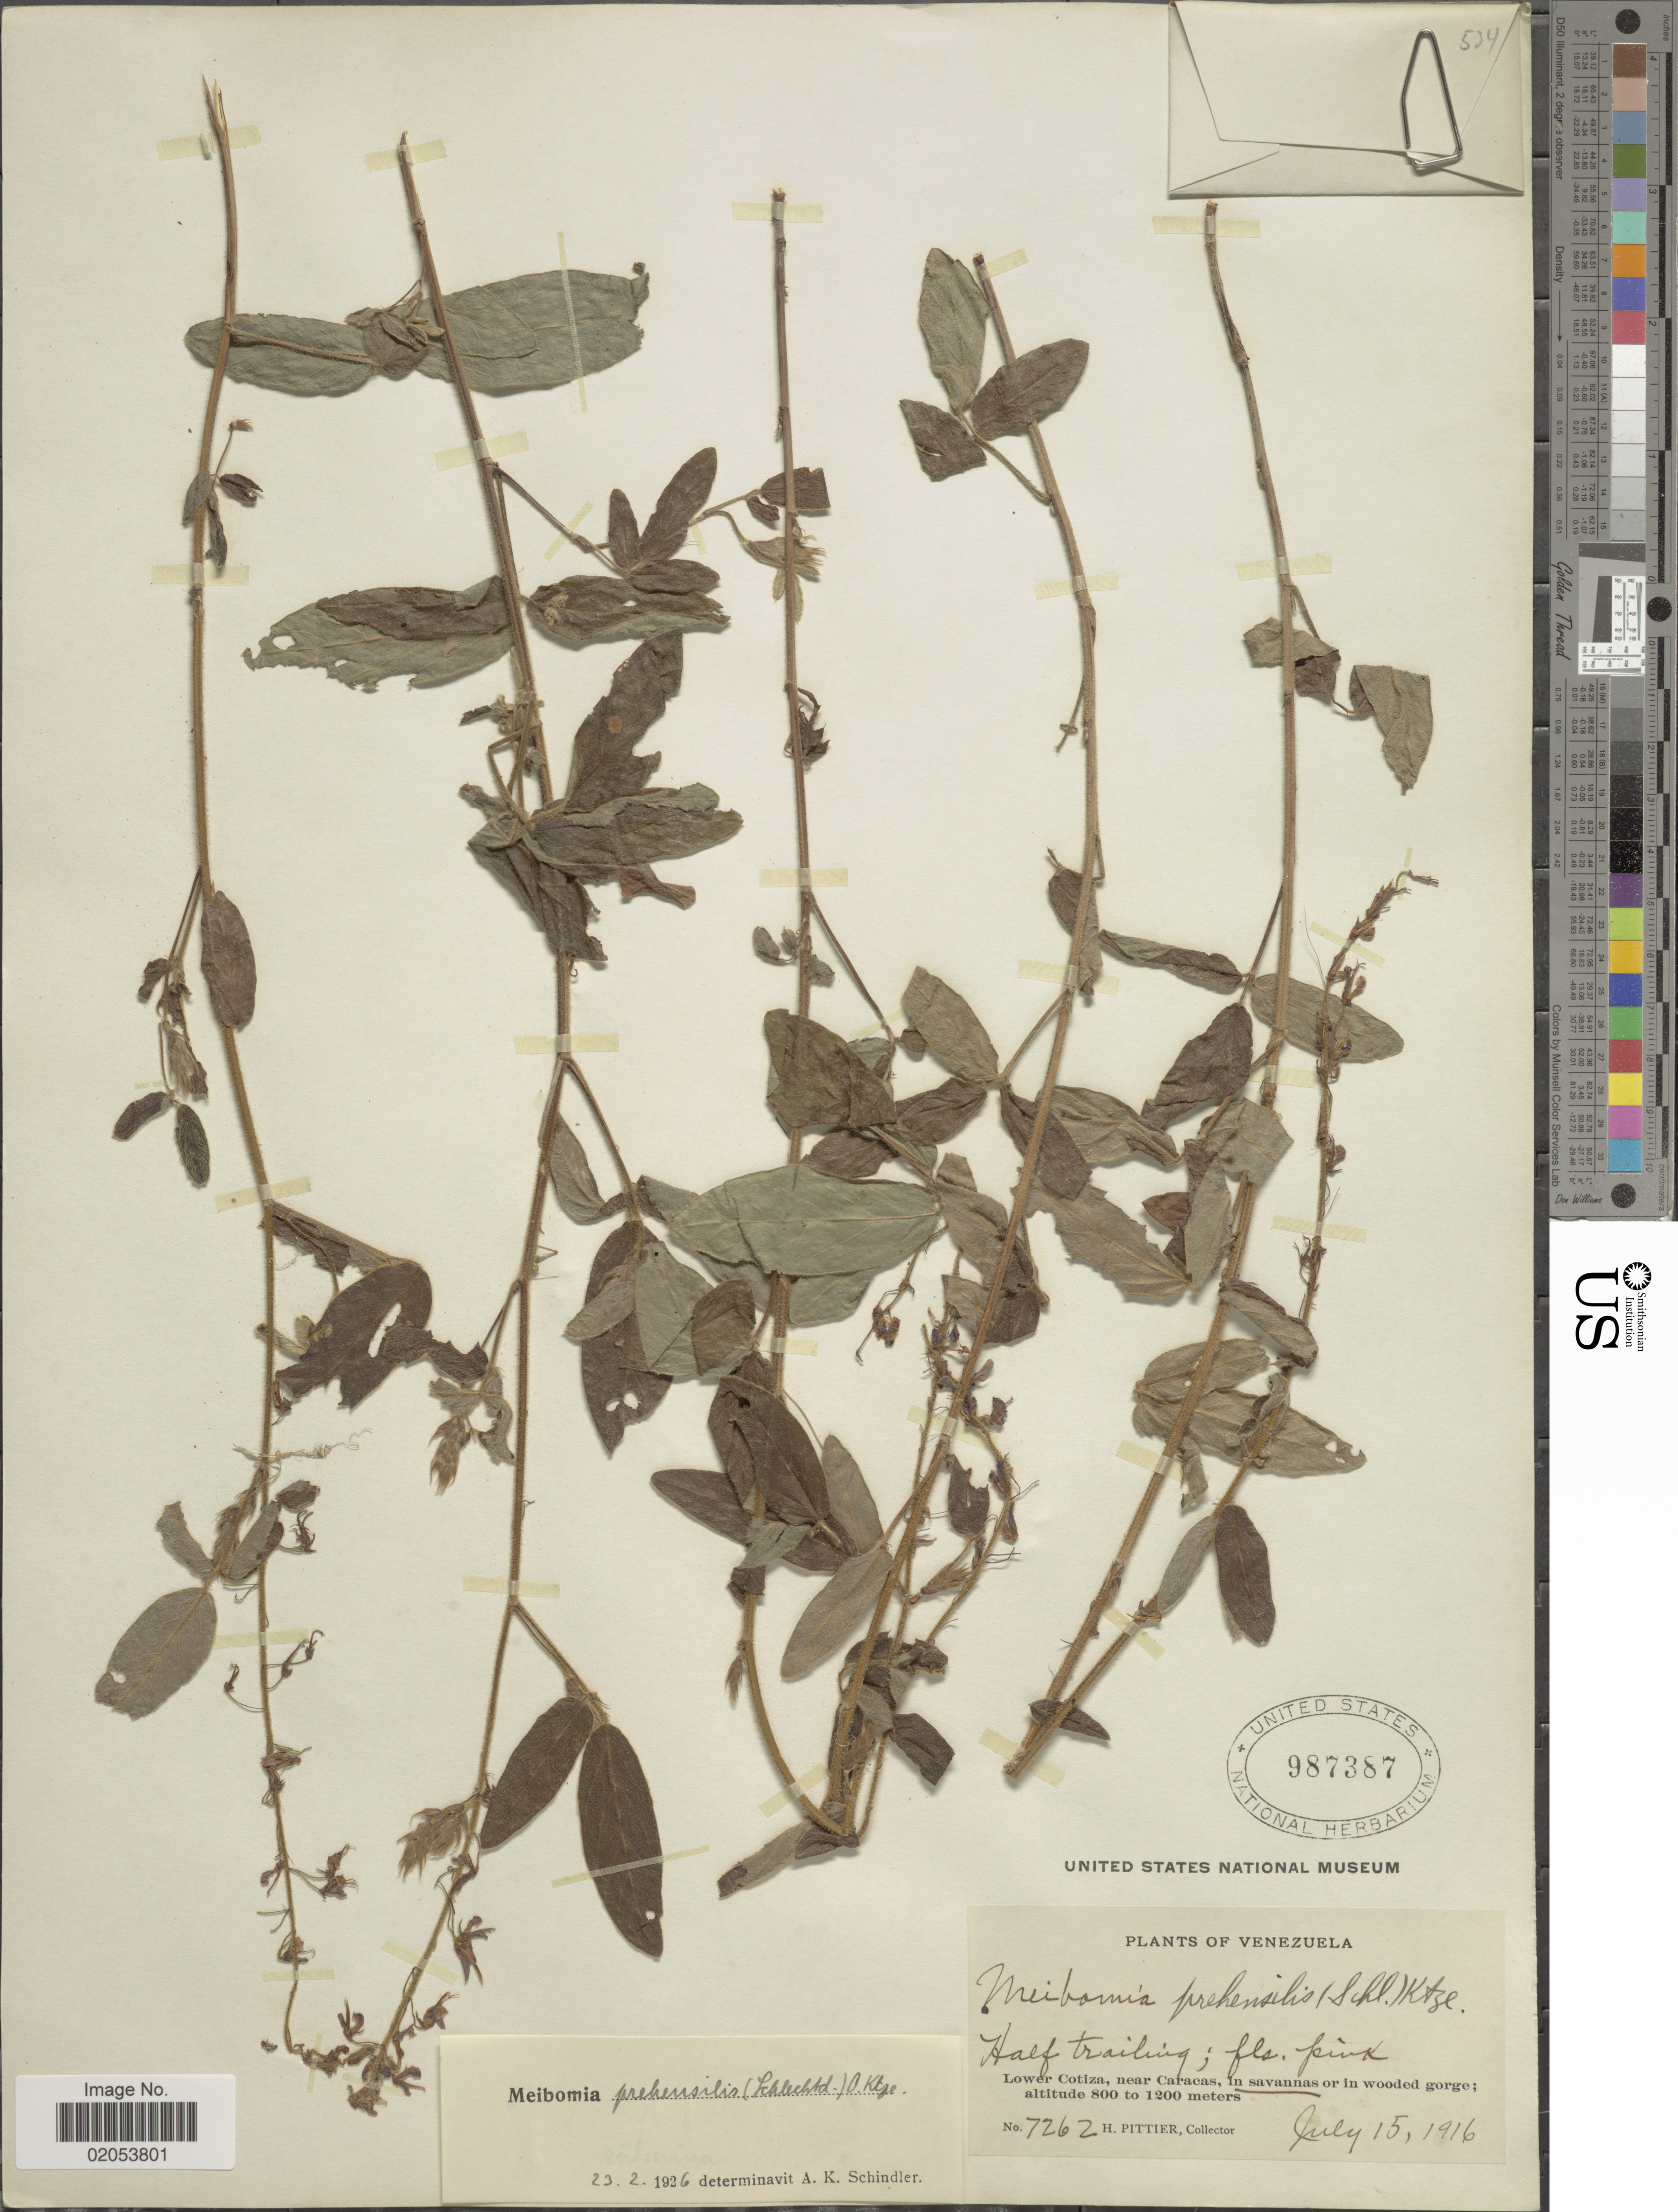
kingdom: Plantae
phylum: Tracheophyta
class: Magnoliopsida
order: Fabales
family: Fabaceae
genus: Desmodium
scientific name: Desmodium prehensile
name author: Schltdl.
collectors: H. F. Pittier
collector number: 7262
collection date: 1916-07-15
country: Venezuela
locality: Lower Cotiza, near Caracas, in savannas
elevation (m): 800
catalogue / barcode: US 987387